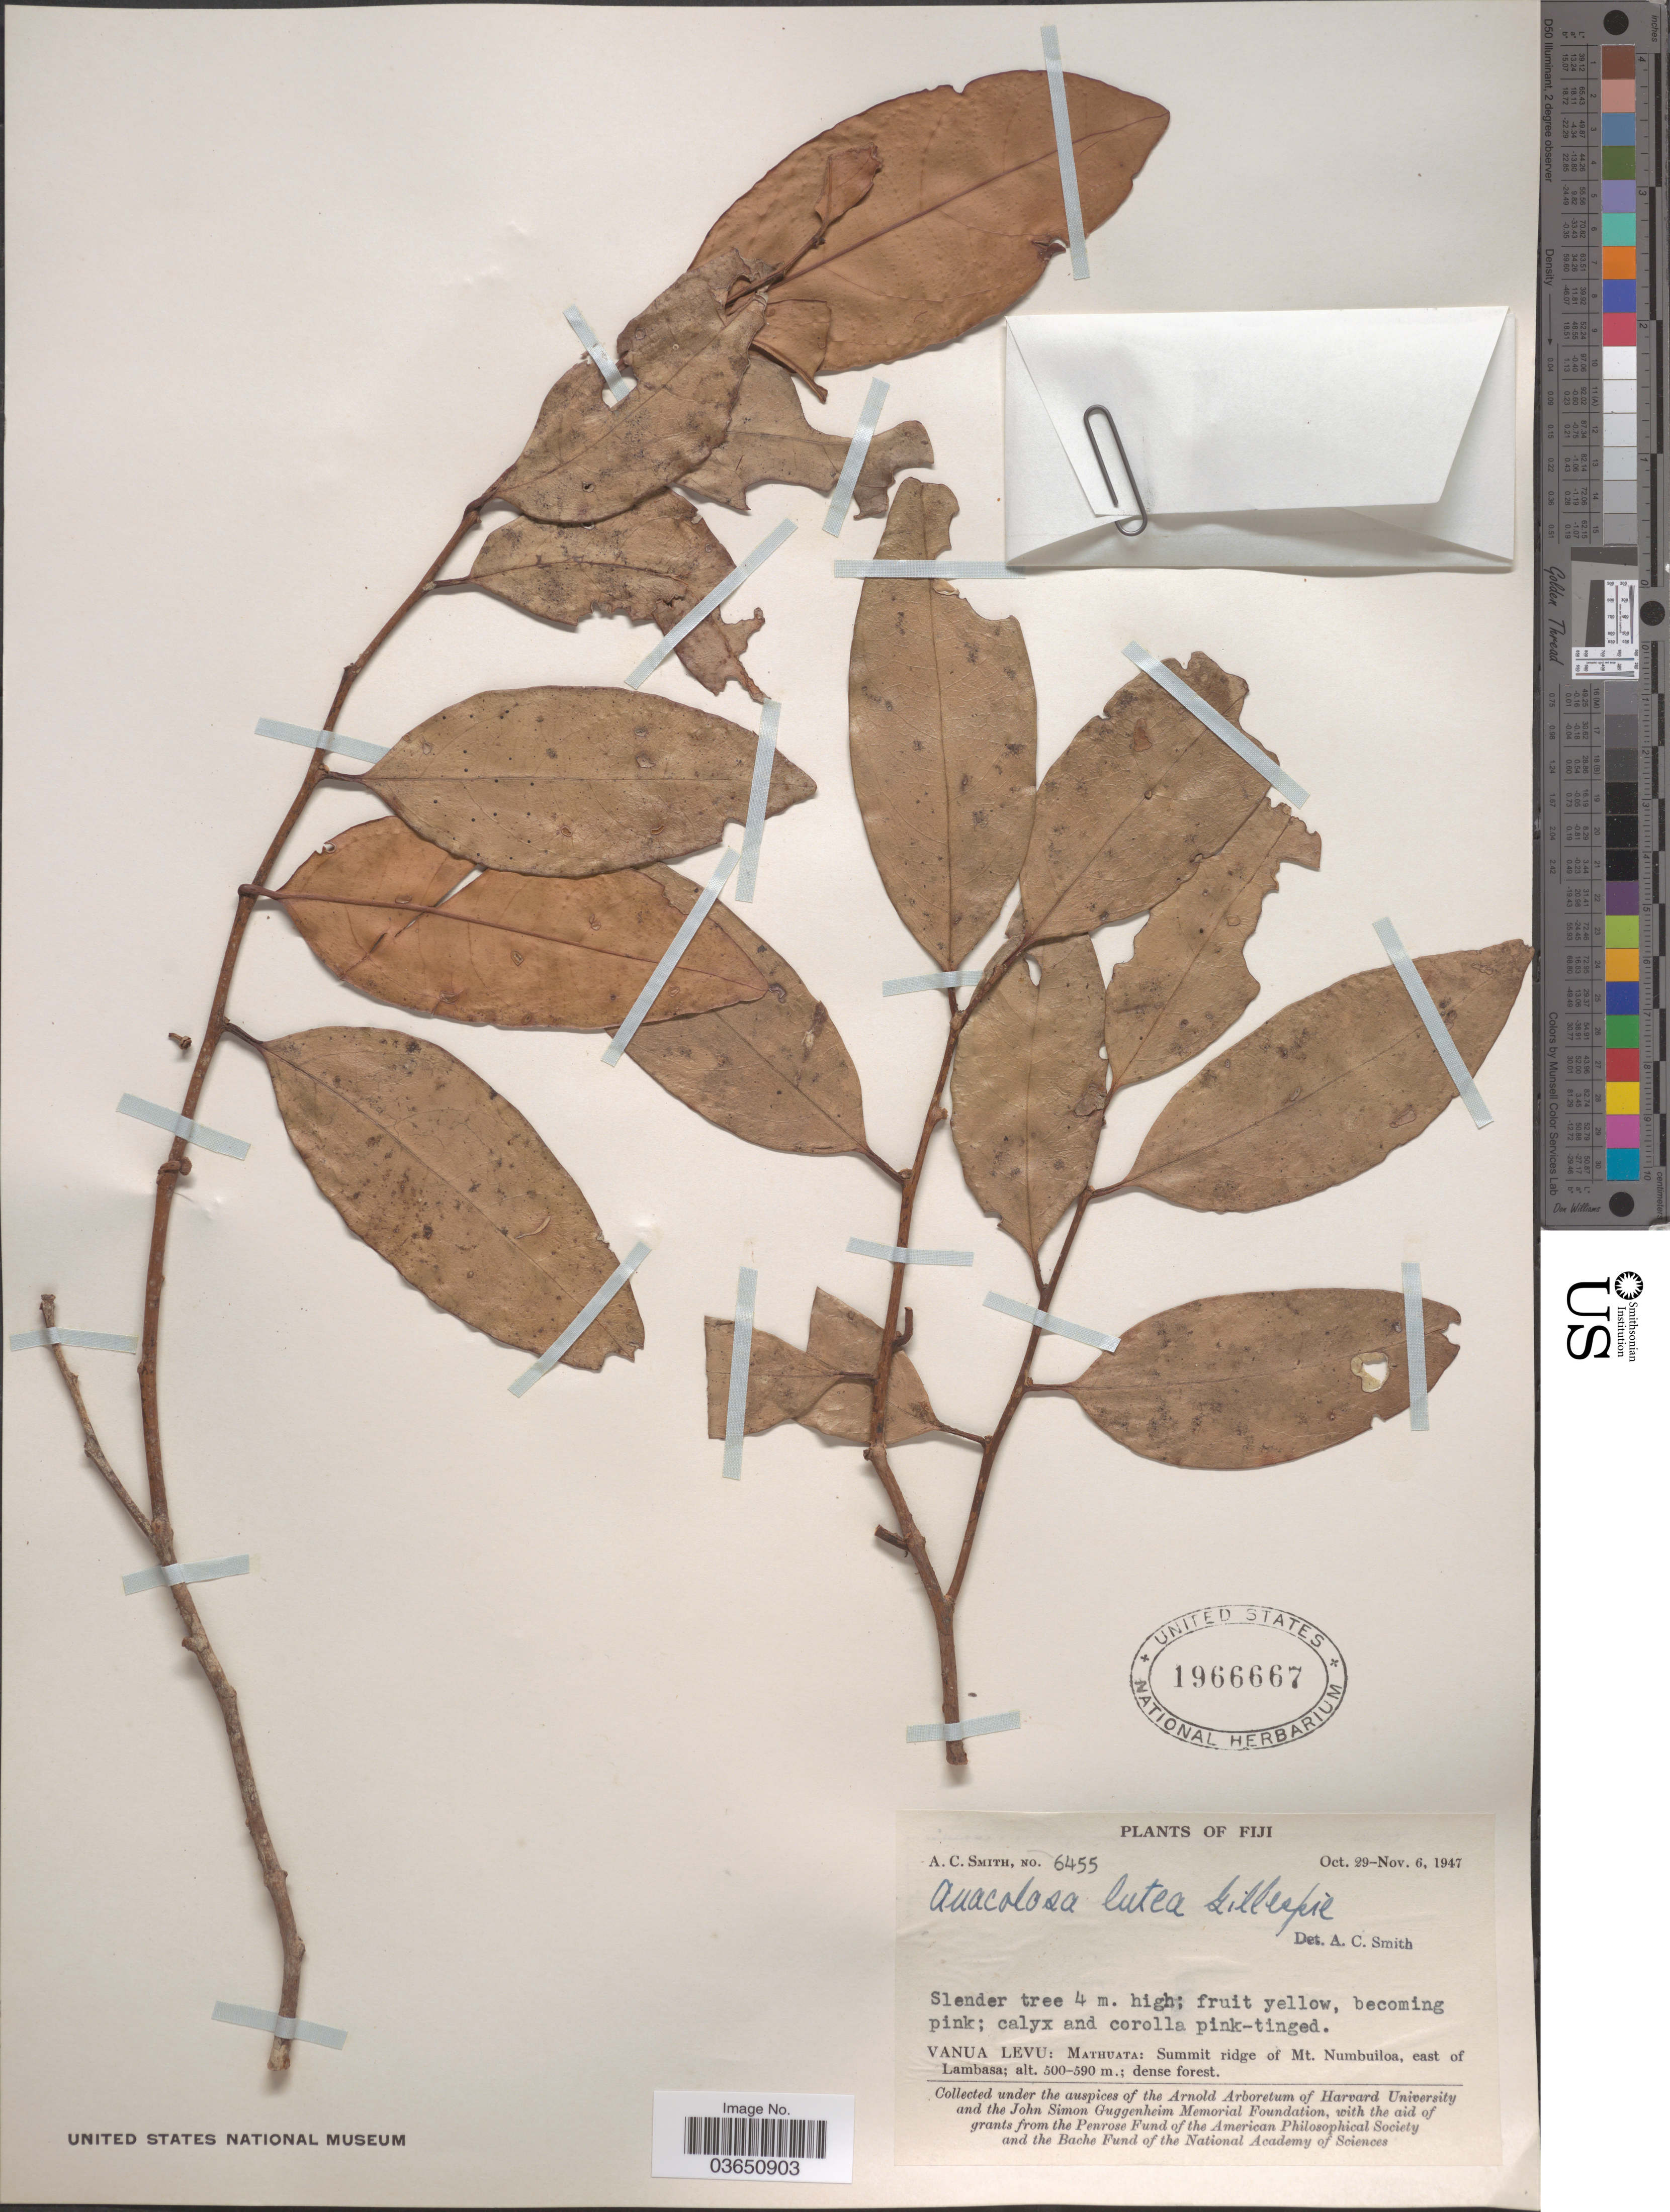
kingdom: Plantae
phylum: Tracheophyta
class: Magnoliopsida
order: Santalales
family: Aptandraceae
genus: Anacolosa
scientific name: Anacolosa lutea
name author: Gillespie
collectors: A. C. Smith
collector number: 6455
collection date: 1947-10-29/1947-11-06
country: Fiji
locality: Vanua Levu: Mathuata: Summit ridge of Mt. Numbuiloa, east of Lambasa.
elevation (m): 500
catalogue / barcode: US 1966667